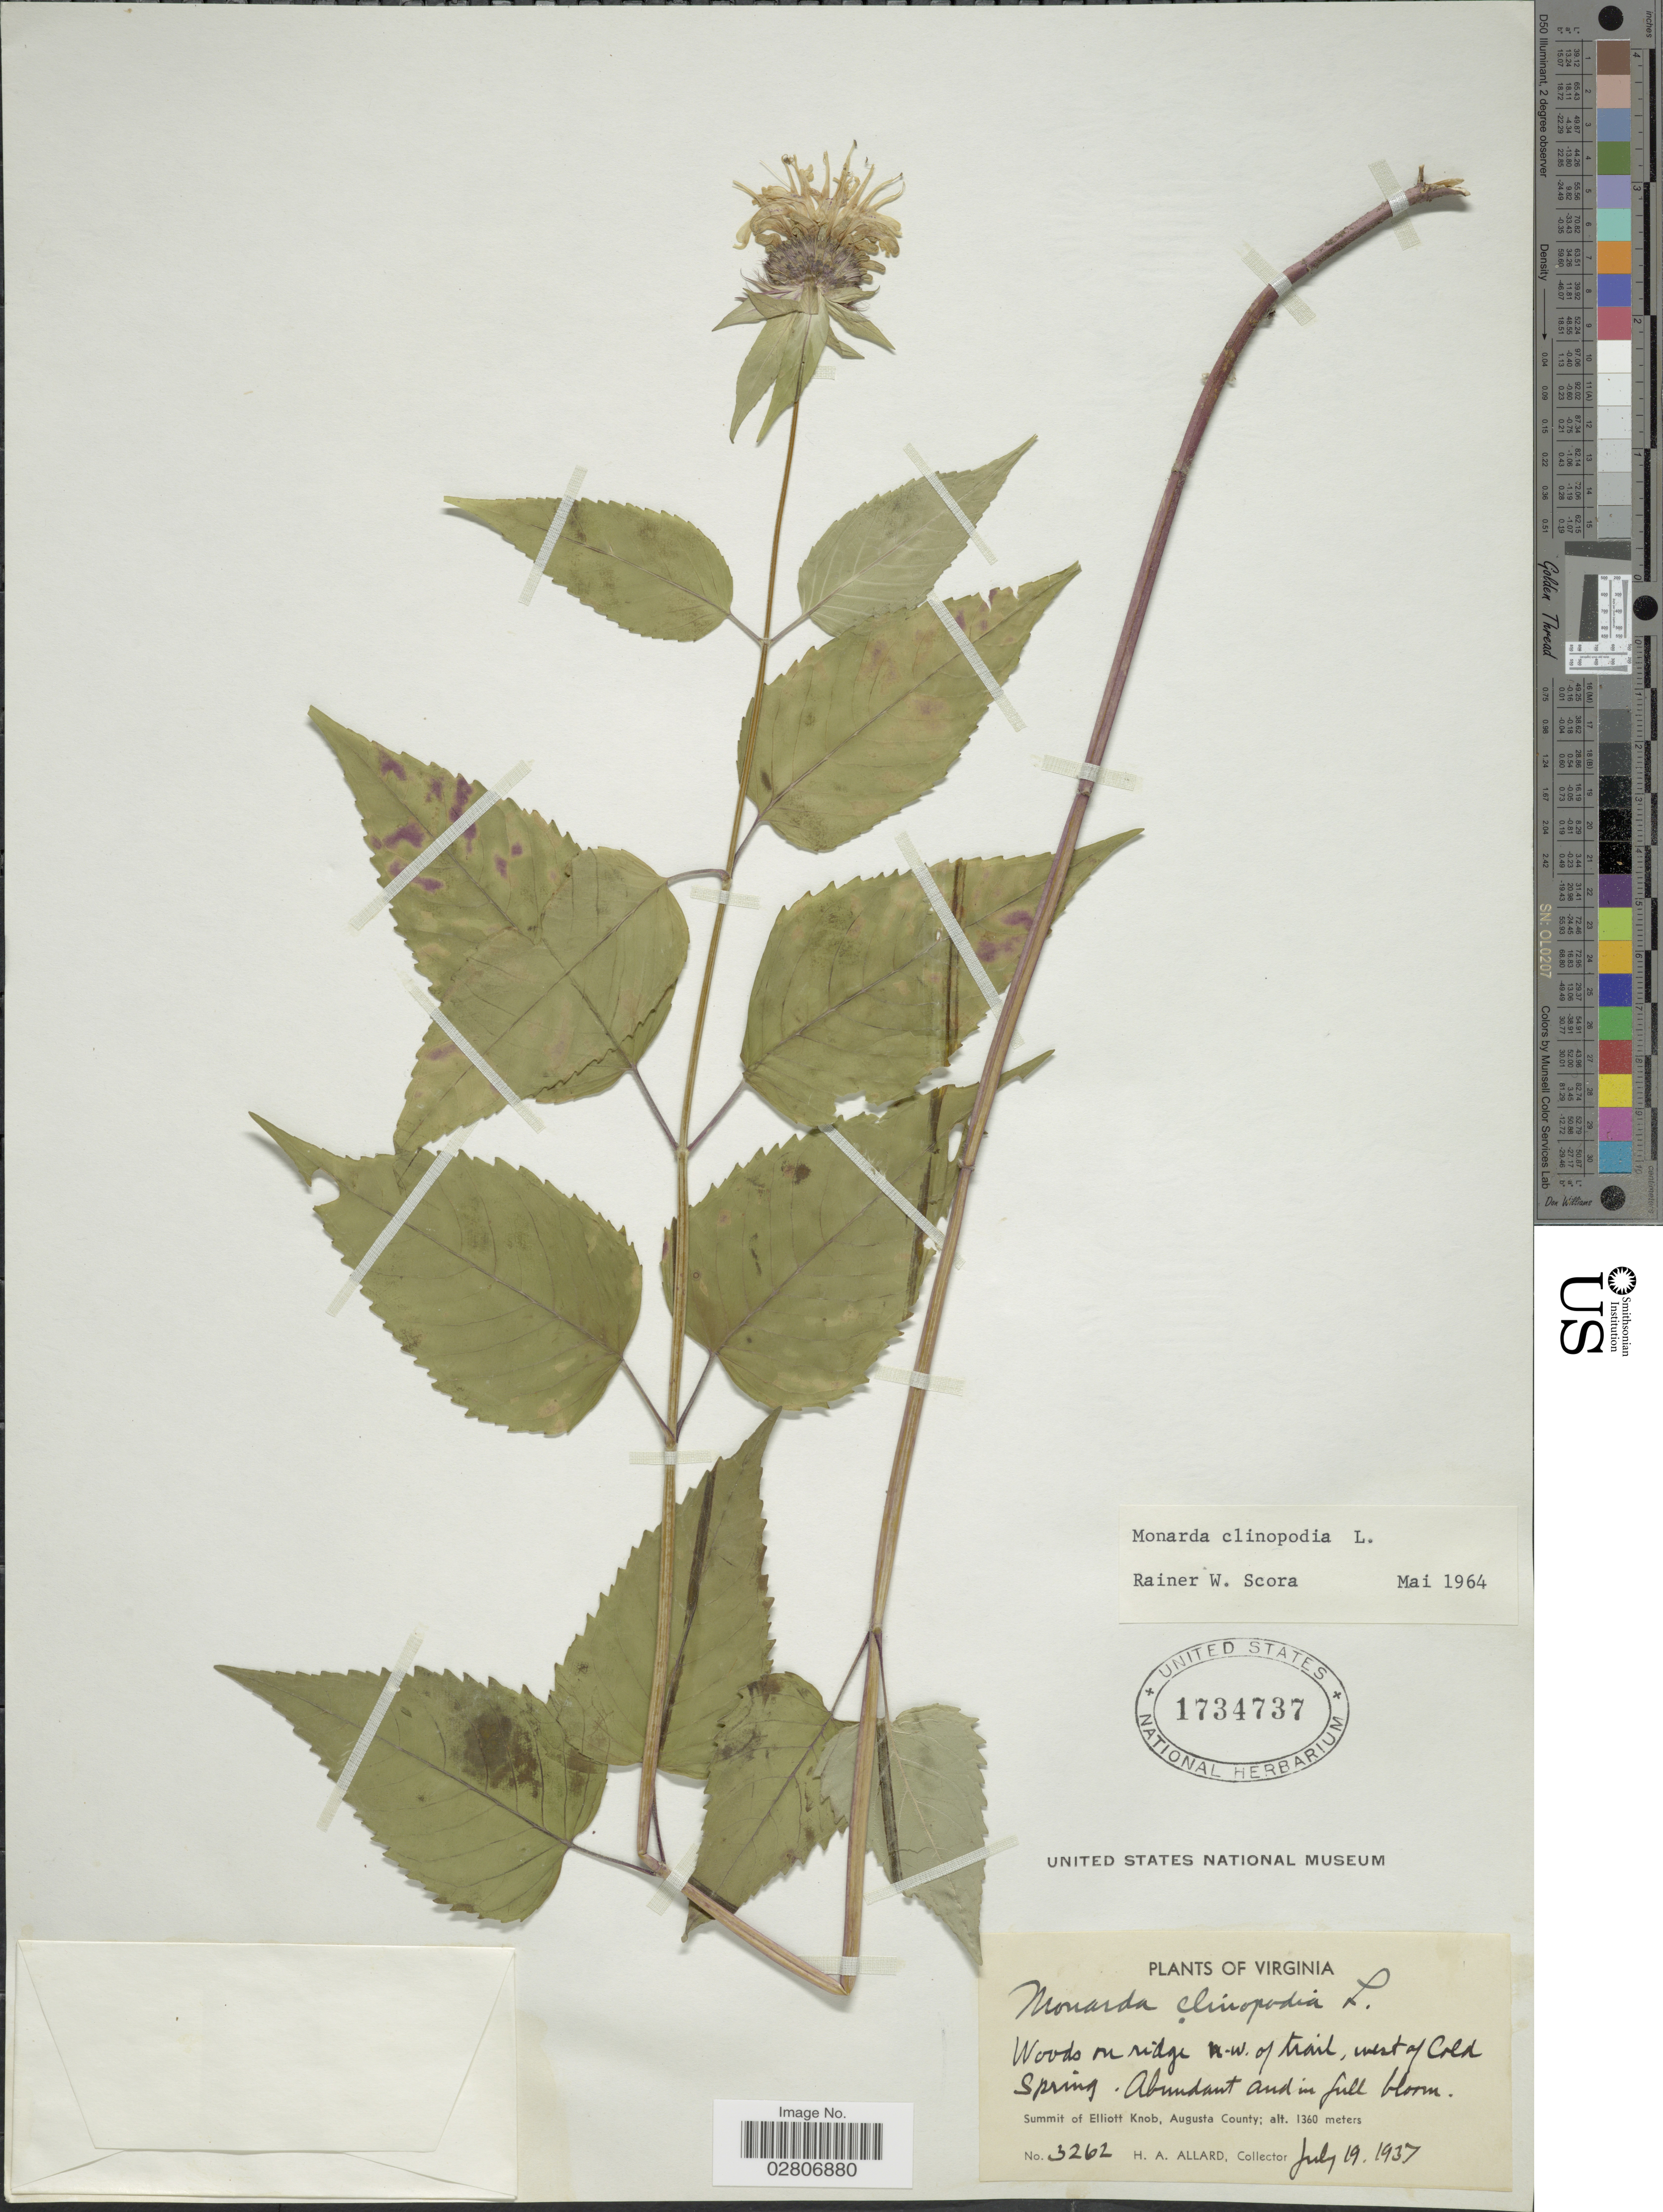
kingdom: Plantae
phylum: Tracheophyta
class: Magnoliopsida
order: Lamiales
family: Lamiaceae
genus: Monarda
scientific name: Monarda clinopodia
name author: L.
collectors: H. A. Allard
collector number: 3262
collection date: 1937-07-19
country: United States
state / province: Virginia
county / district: Augusta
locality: Woods on ridge n-w. of trail, west of Cold Spring. Summit of Elliott Knob, Augusta County.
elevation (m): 1360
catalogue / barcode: US 1734737